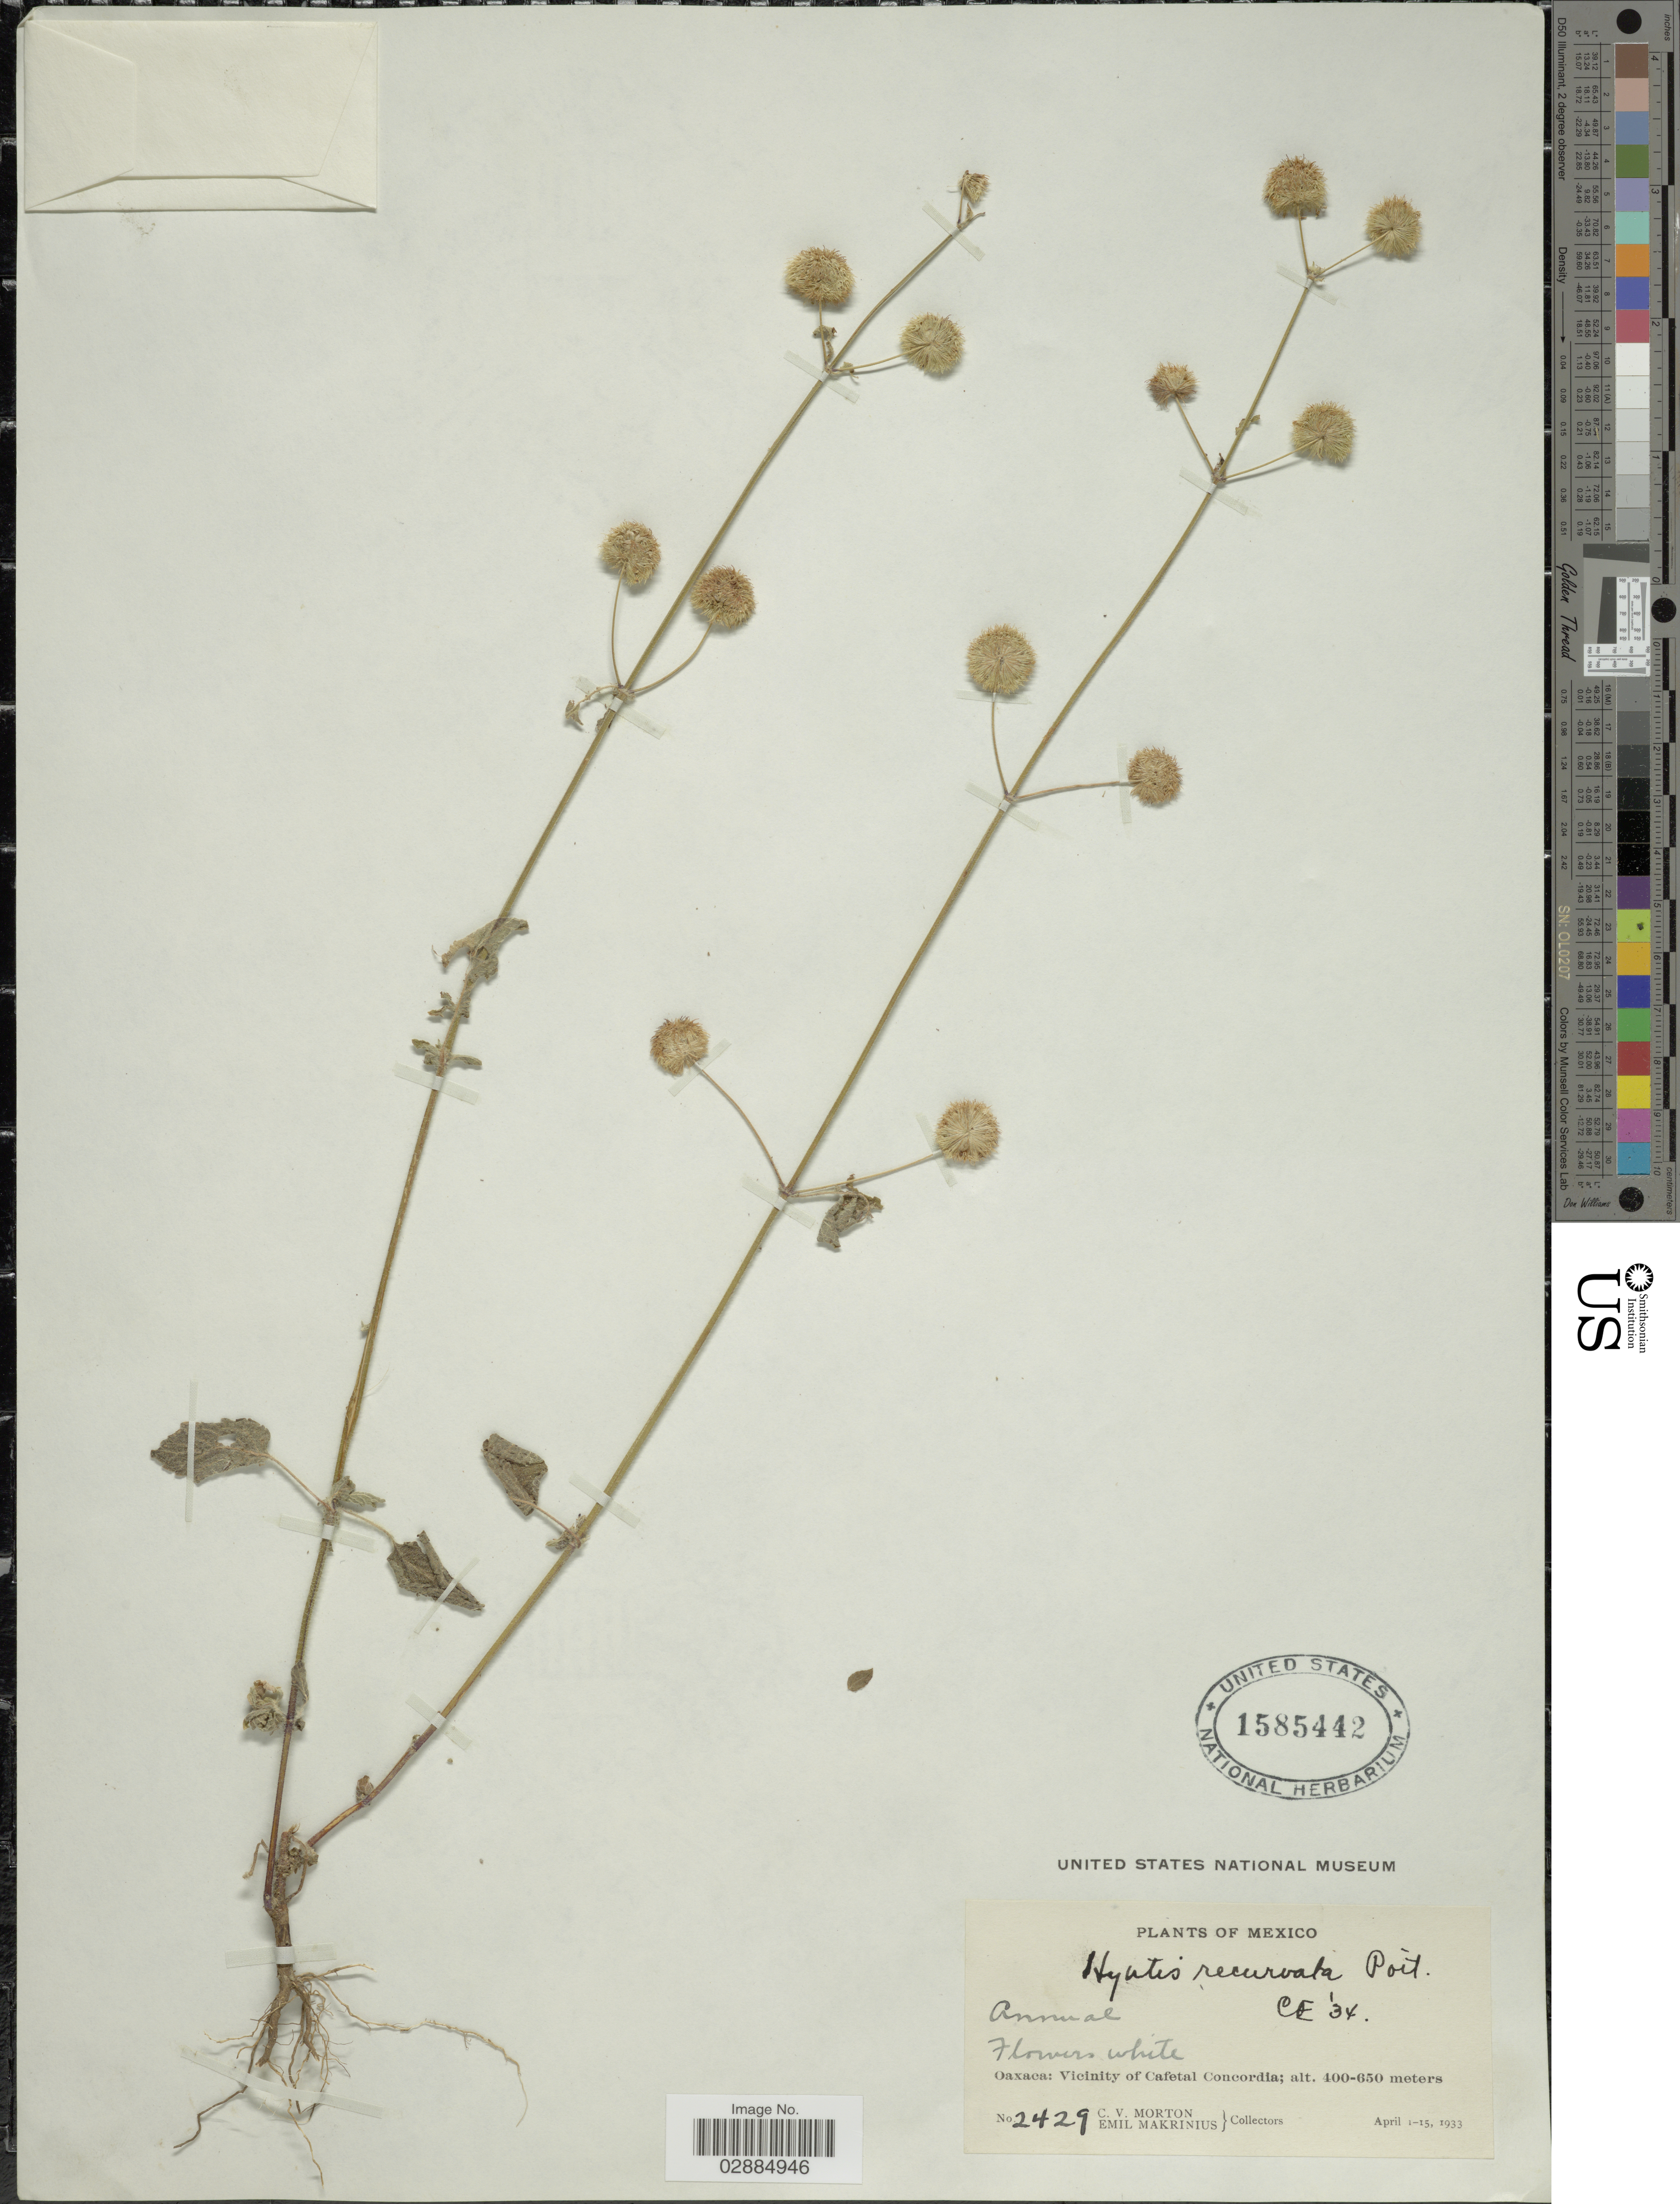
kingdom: Plantae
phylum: Tracheophyta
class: Magnoliopsida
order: Lamiales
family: Lamiaceae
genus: Hyptis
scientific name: Hyptis recurvata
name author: Poit.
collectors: C. V. Morton & E. Makrinius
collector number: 2429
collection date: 1933-04-01/1933-04-15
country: Mexico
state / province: Oaxaca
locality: Oaxaca: Vicinity of Cafetal Concordia.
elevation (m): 400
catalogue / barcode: US 1585442